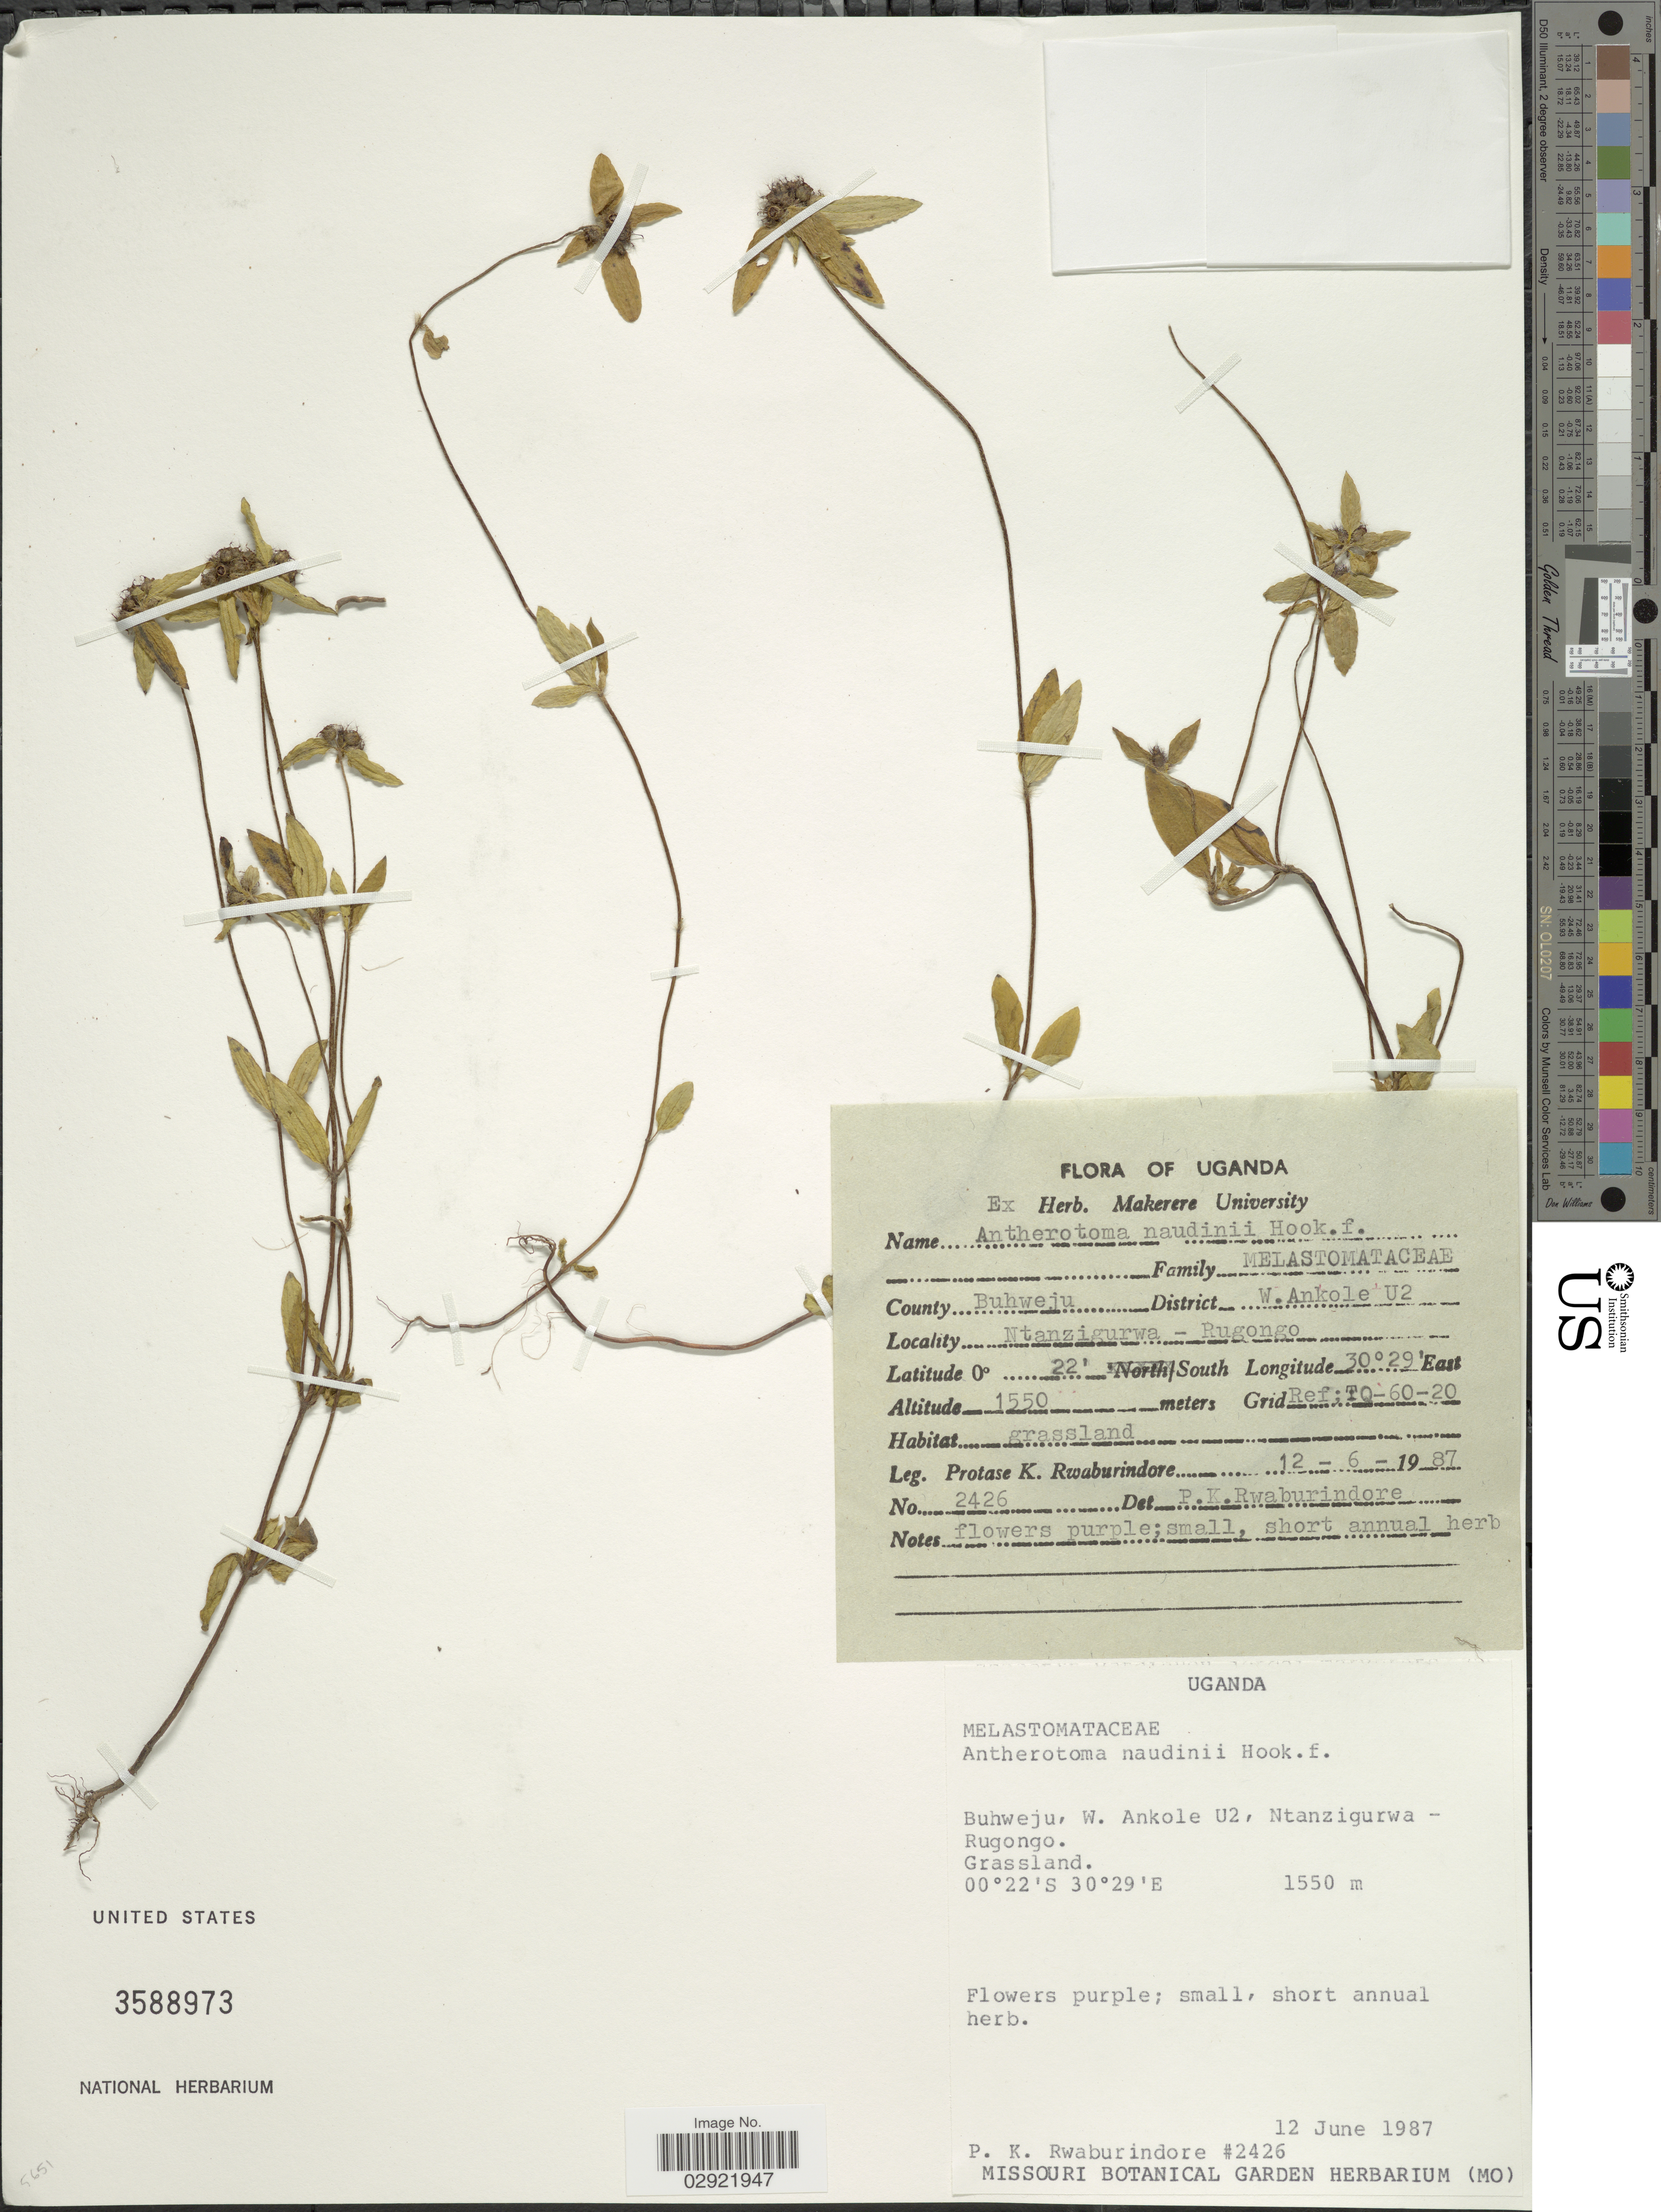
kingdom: Plantae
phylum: Tracheophyta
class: Magnoliopsida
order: Myrtales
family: Melastomataceae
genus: Antherotoma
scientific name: Antherotoma naudinii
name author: Hook. f.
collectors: P. Rwaburindore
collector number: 2426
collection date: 1987-06-12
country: Uganda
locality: Buhweju, W. Ankole U2, Ntanzigura-Rugongo.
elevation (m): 1550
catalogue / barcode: US 3588973